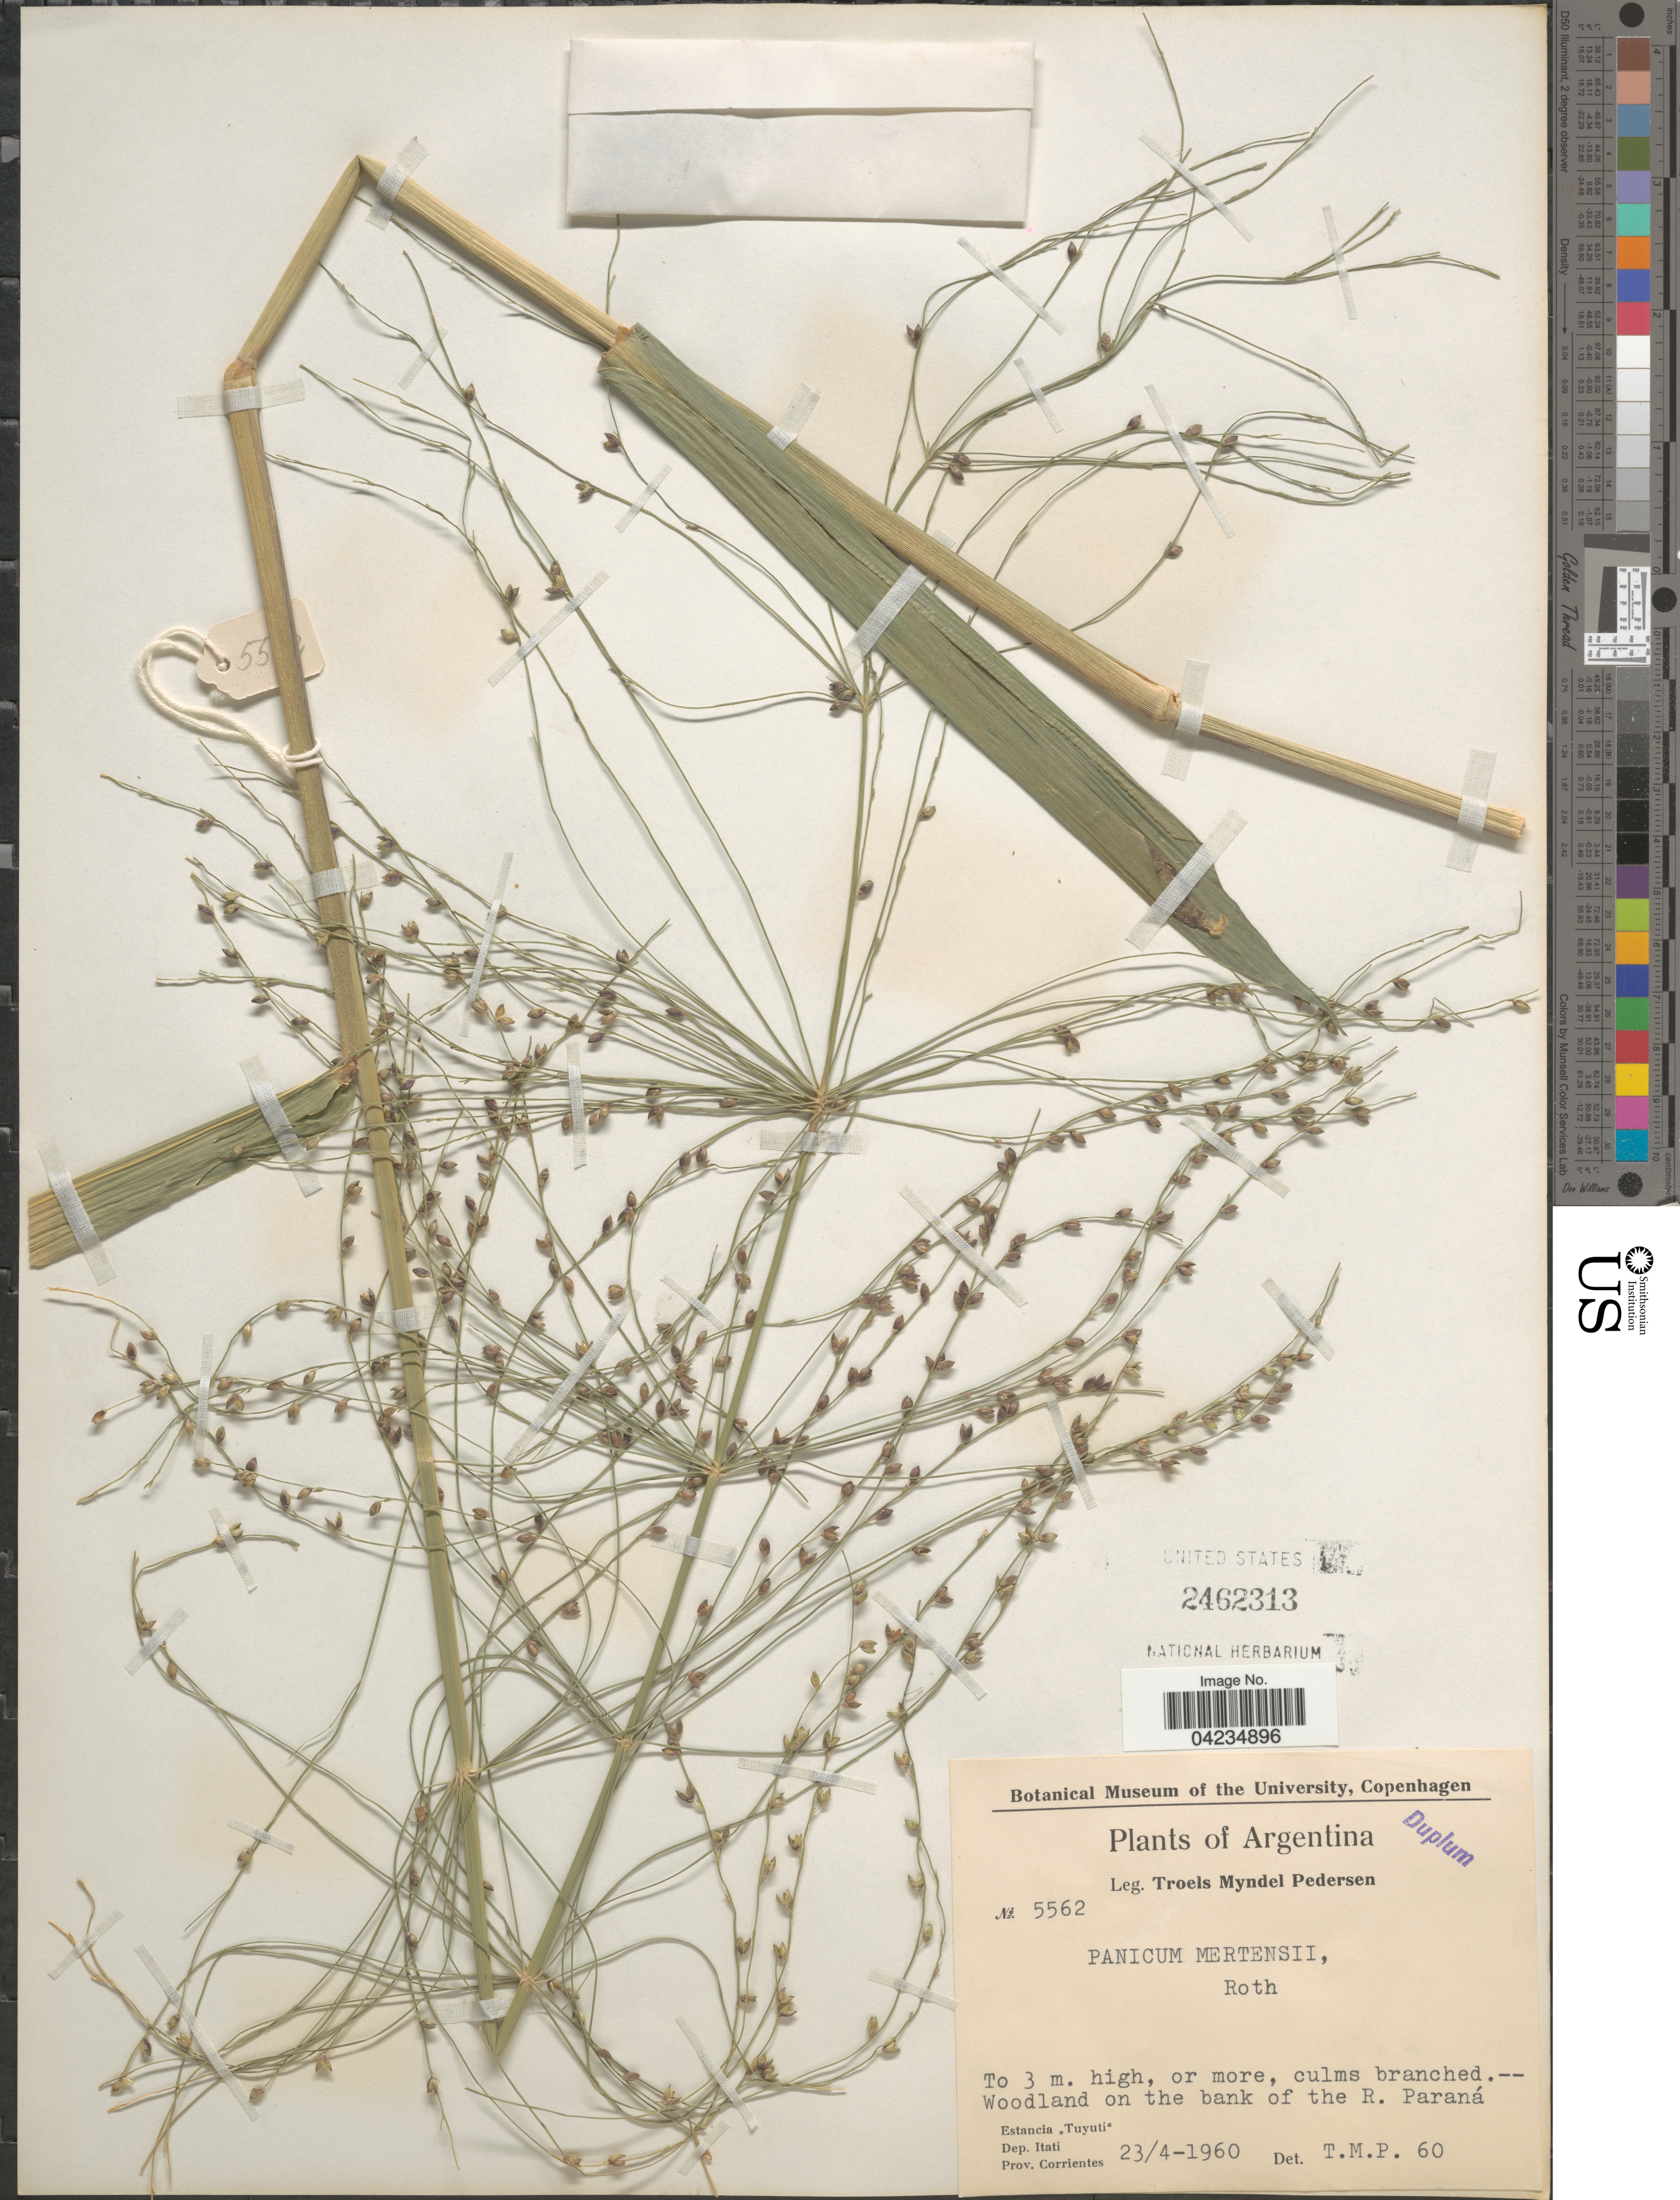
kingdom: Plantae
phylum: Tracheophyta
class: Liliopsida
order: Poales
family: Poaceae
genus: Stephostachys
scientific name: Stephostachys mertensii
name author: (Roth) Zuloaga & Marrone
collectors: T. Pederson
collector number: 5562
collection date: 1960-04-23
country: Argentina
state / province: Corrientes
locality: Woodland on the bank of the R. Paraná. Estancia "Tuyuti". Dep. Itati.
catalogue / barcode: US 2462313